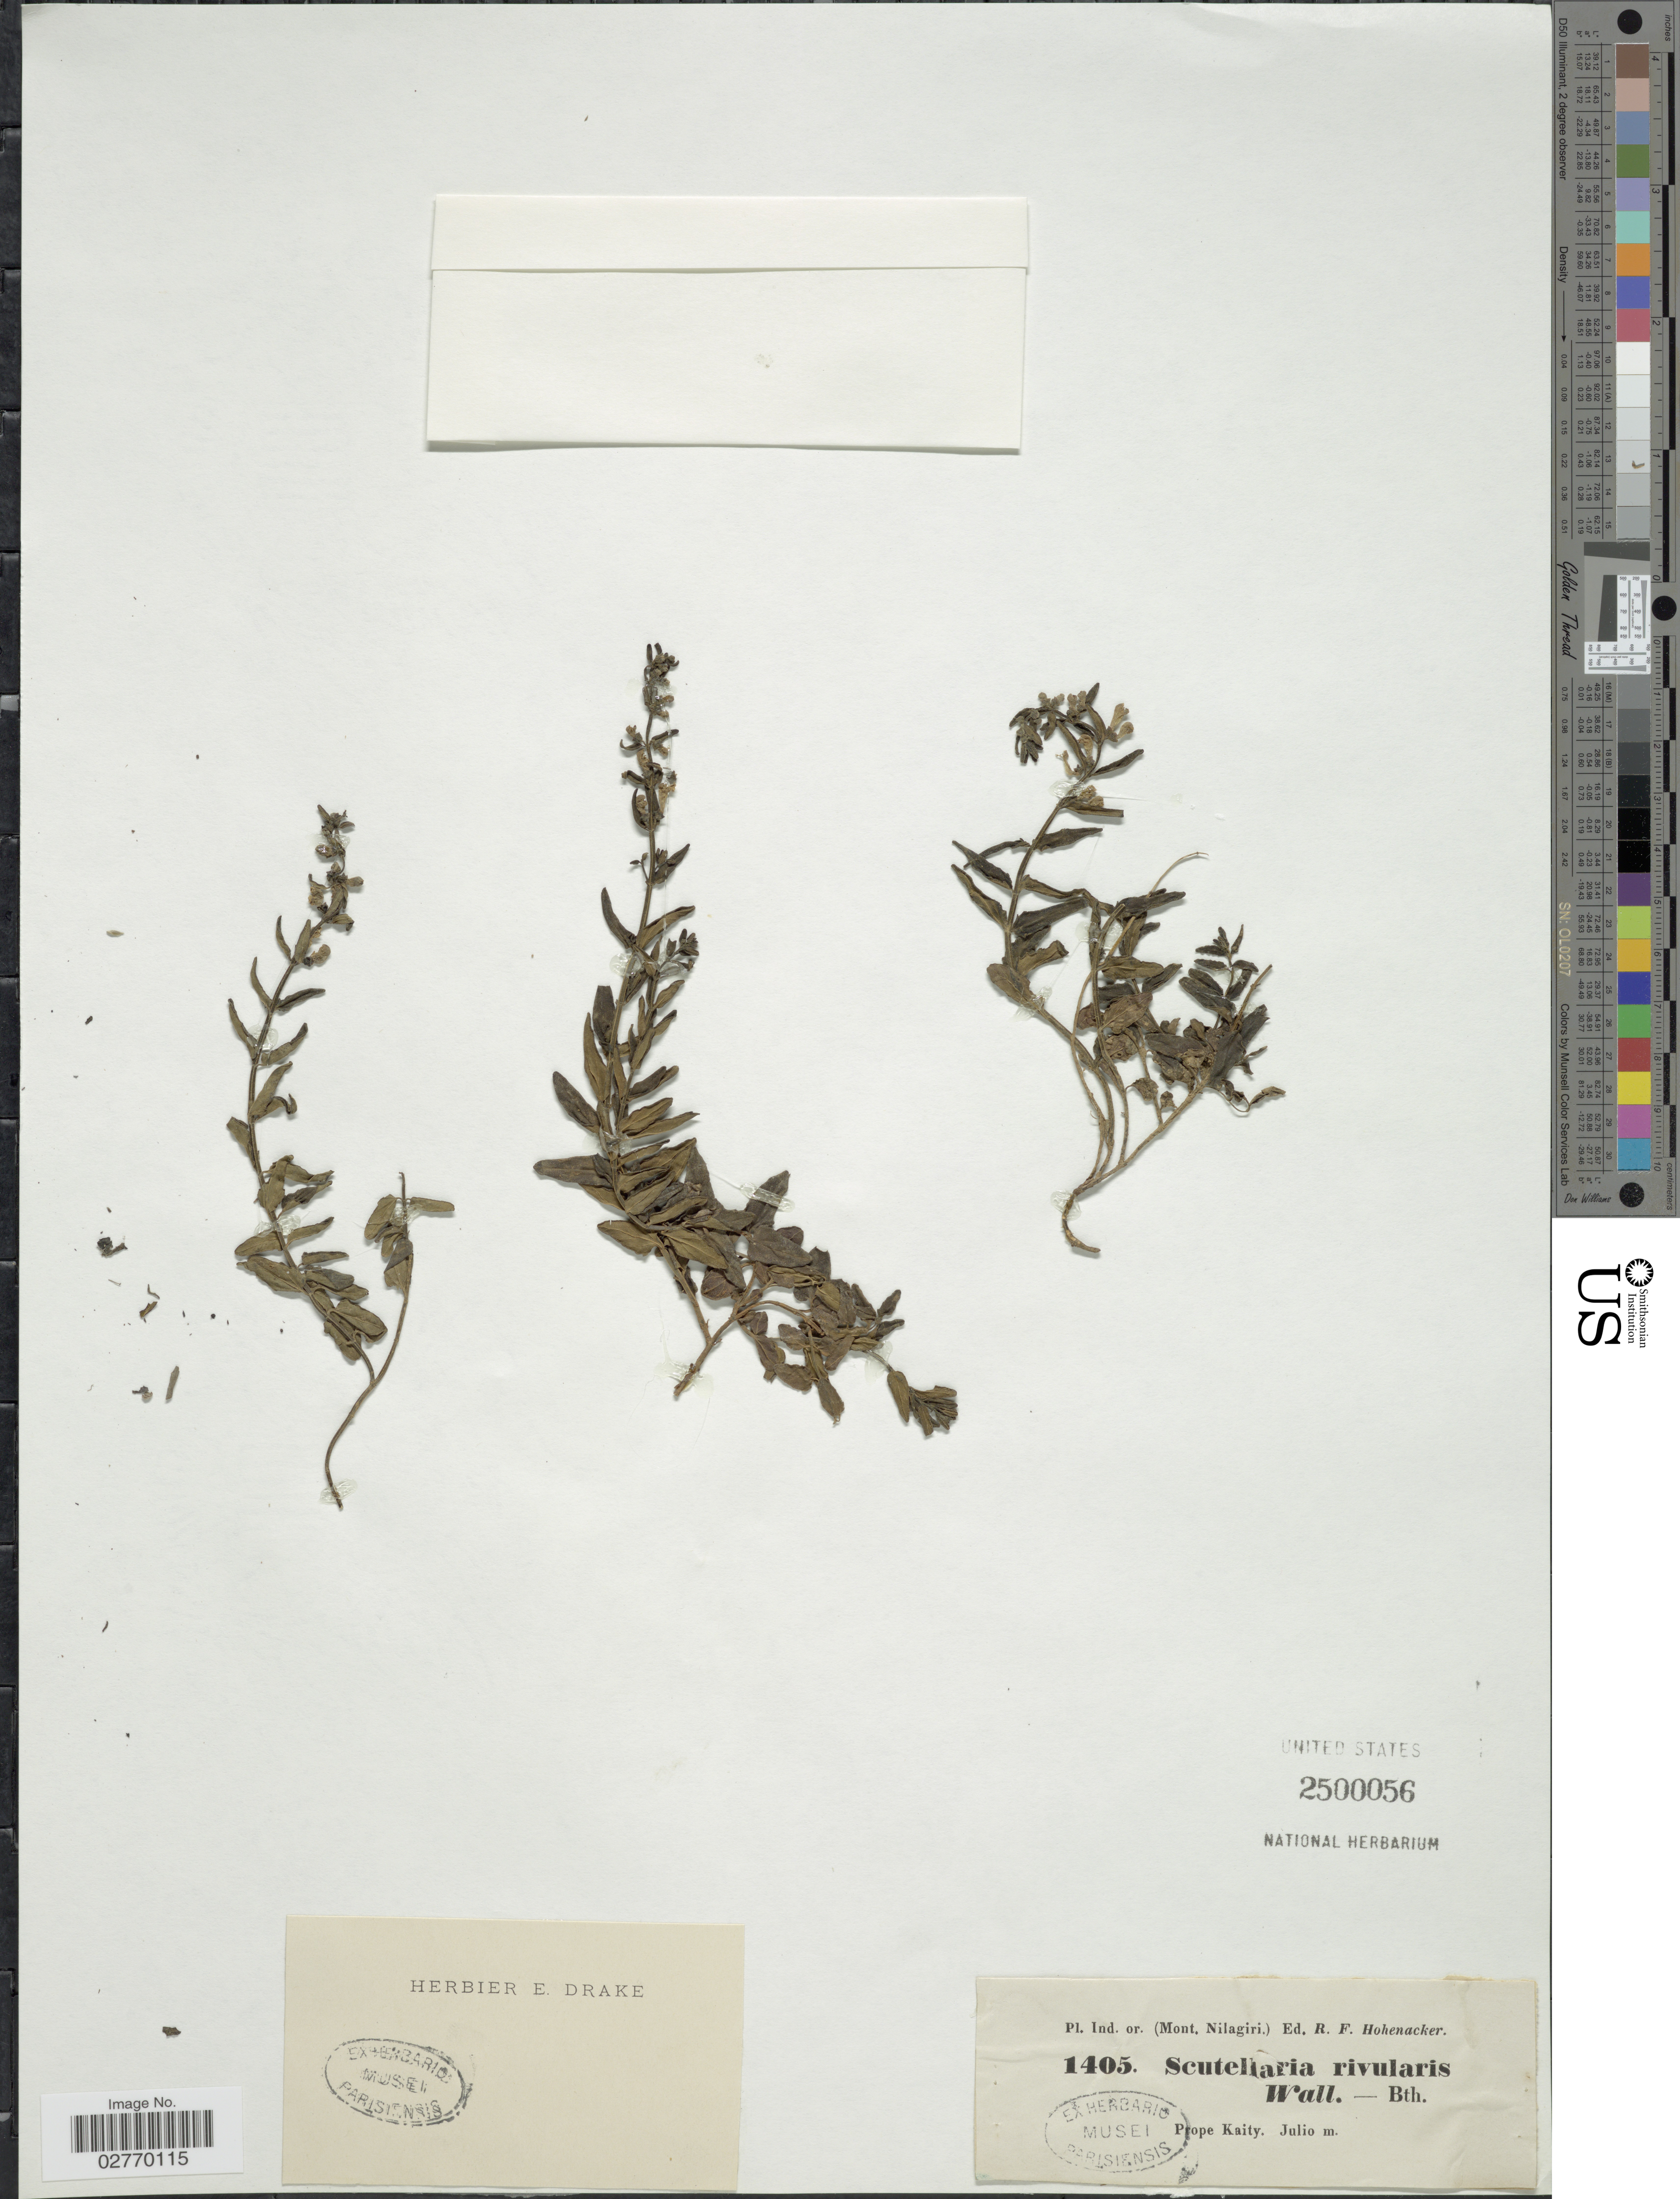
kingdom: Plantae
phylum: Tracheophyta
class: Magnoliopsida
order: Lamiales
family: Lamiaceae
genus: Scutellaria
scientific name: Scutellaria rivularis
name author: Wall. ex Benth.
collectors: R. F. Hohenacker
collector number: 1405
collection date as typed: Julio m.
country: India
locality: Ind. or. (Mont. Nilagiri). Prope Kaity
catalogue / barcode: US 2500056